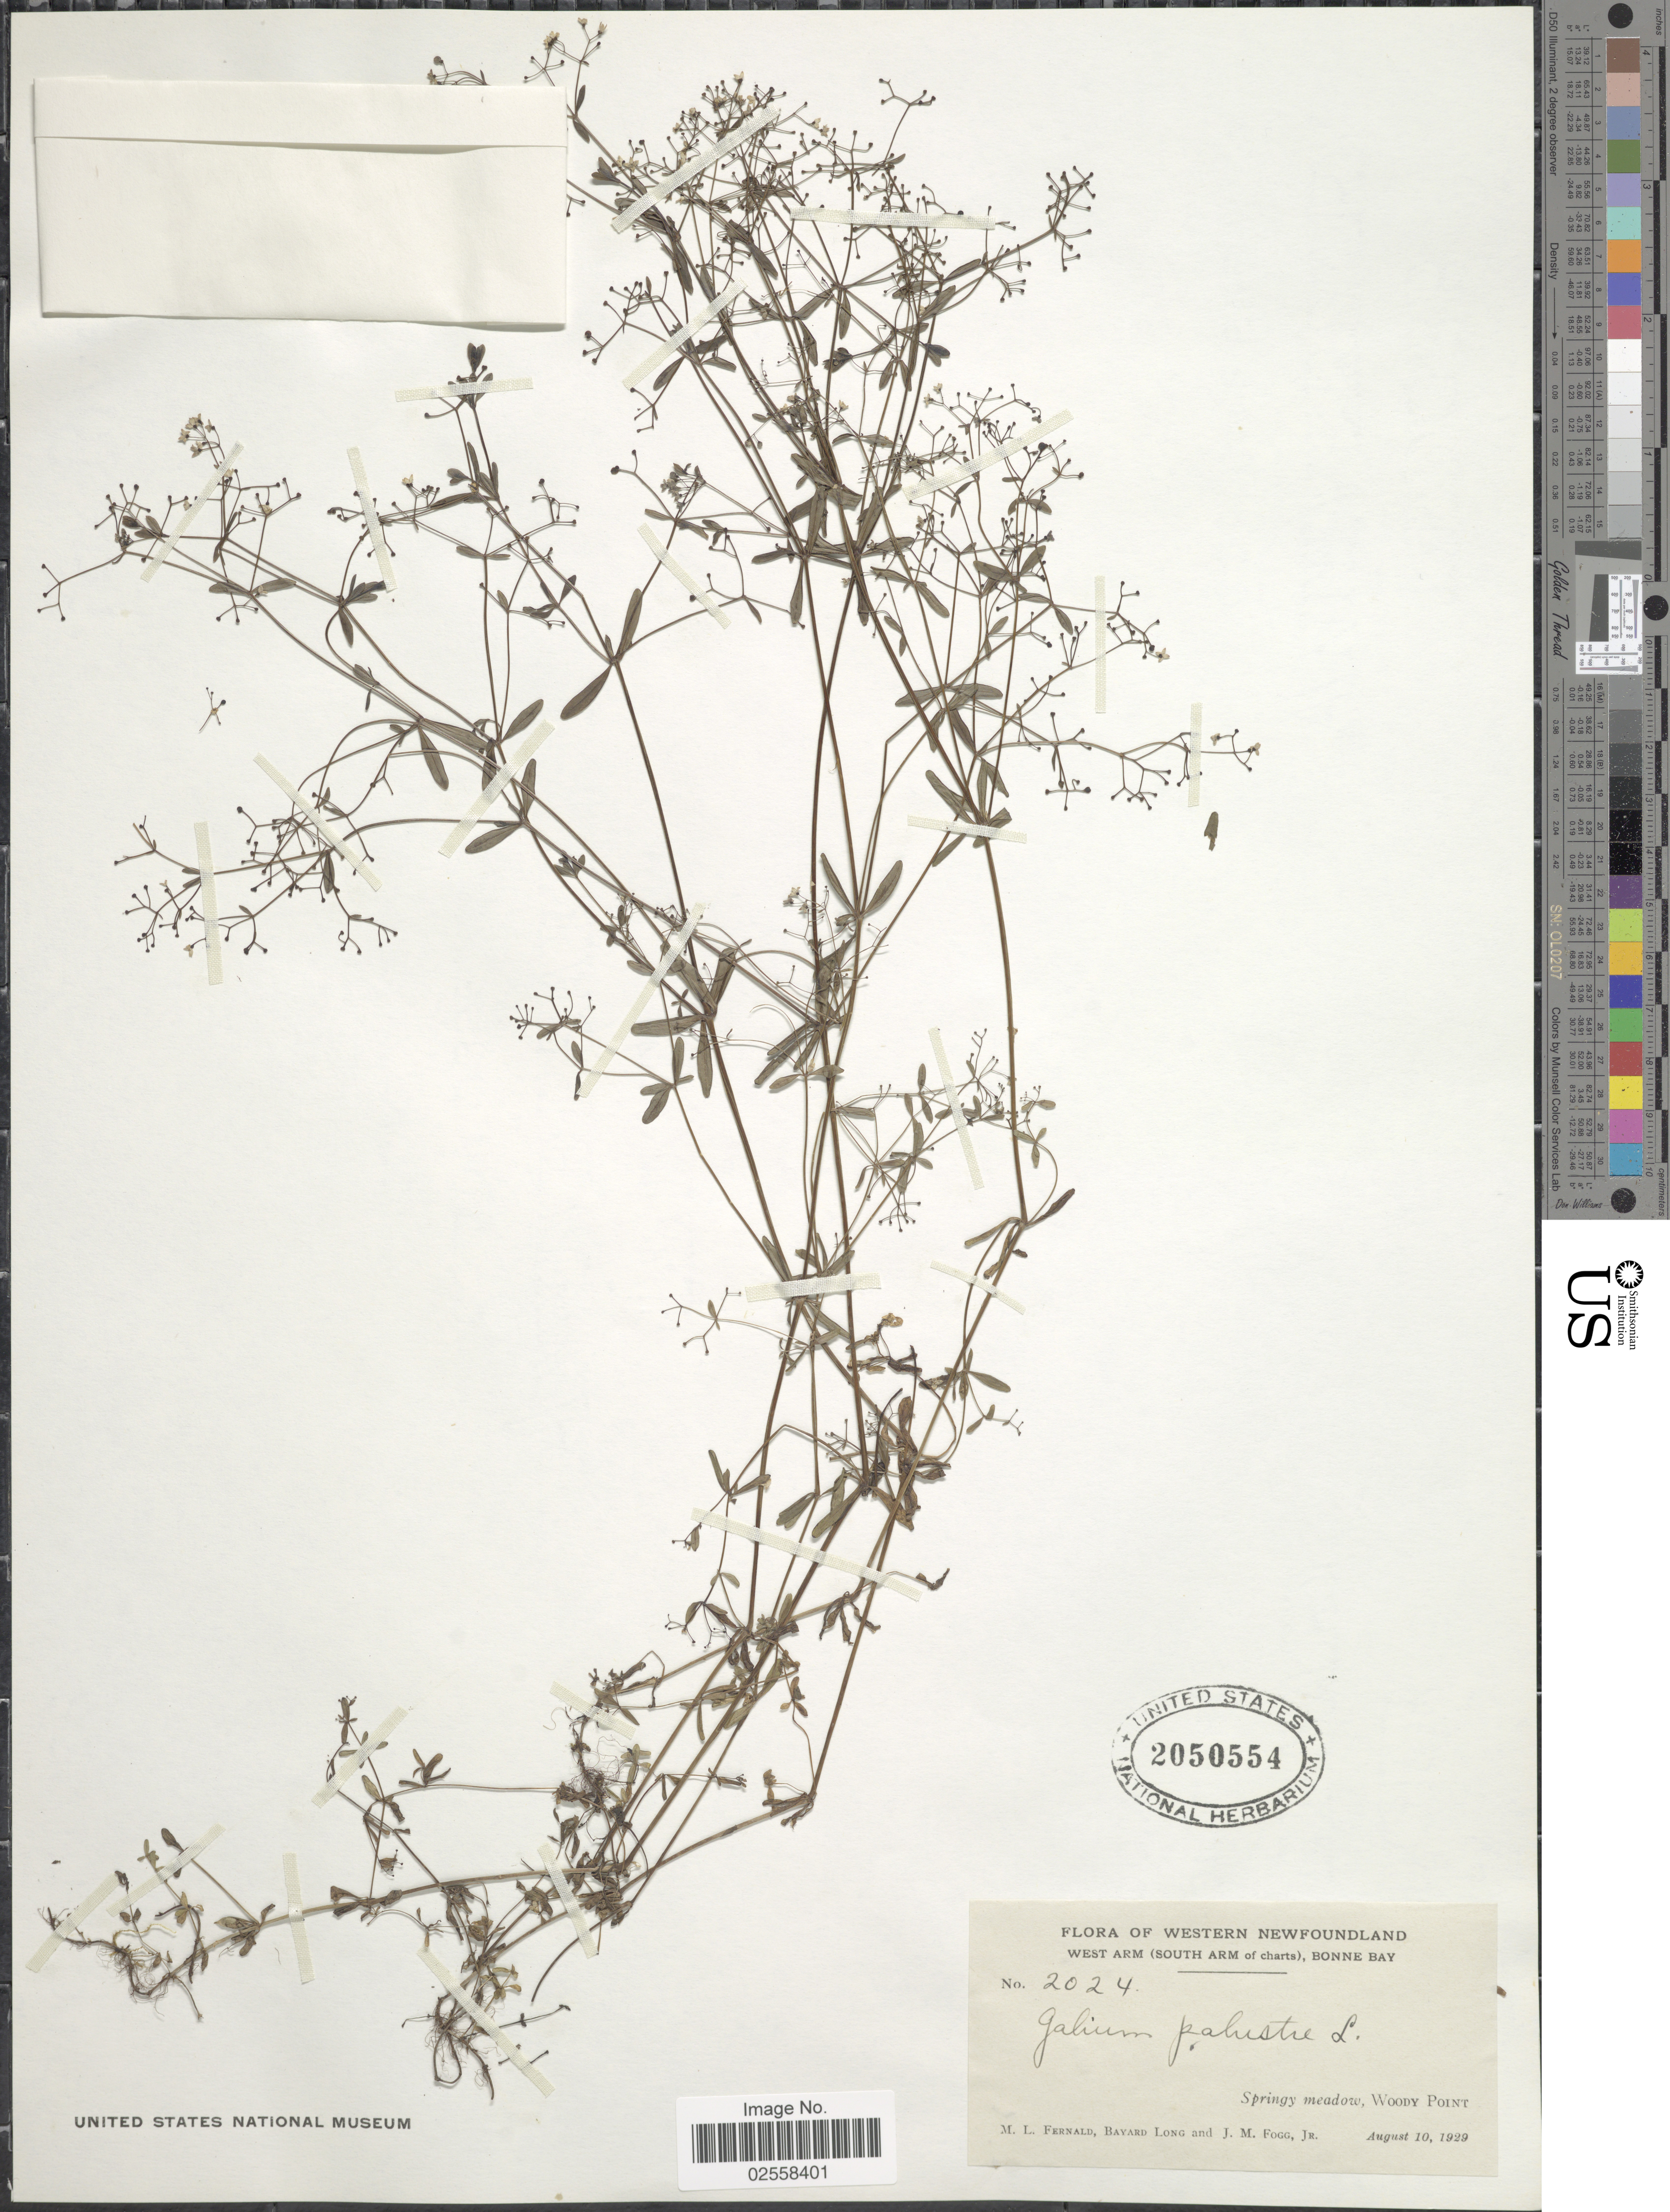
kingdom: Plantae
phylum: Tracheophyta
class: Magnoliopsida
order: Gentianales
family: Rubiaceae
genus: Galium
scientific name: Galium plumosum subsp. plumosum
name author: Rusby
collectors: M. L. Fernald, B. Long & J. Fogg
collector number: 2024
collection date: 1929-08-10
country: Canada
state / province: Newfoundland and Labrador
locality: Western Newfoundland, west arm (south arm of charts), Bonne Bay, Woody Point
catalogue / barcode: US 2050554